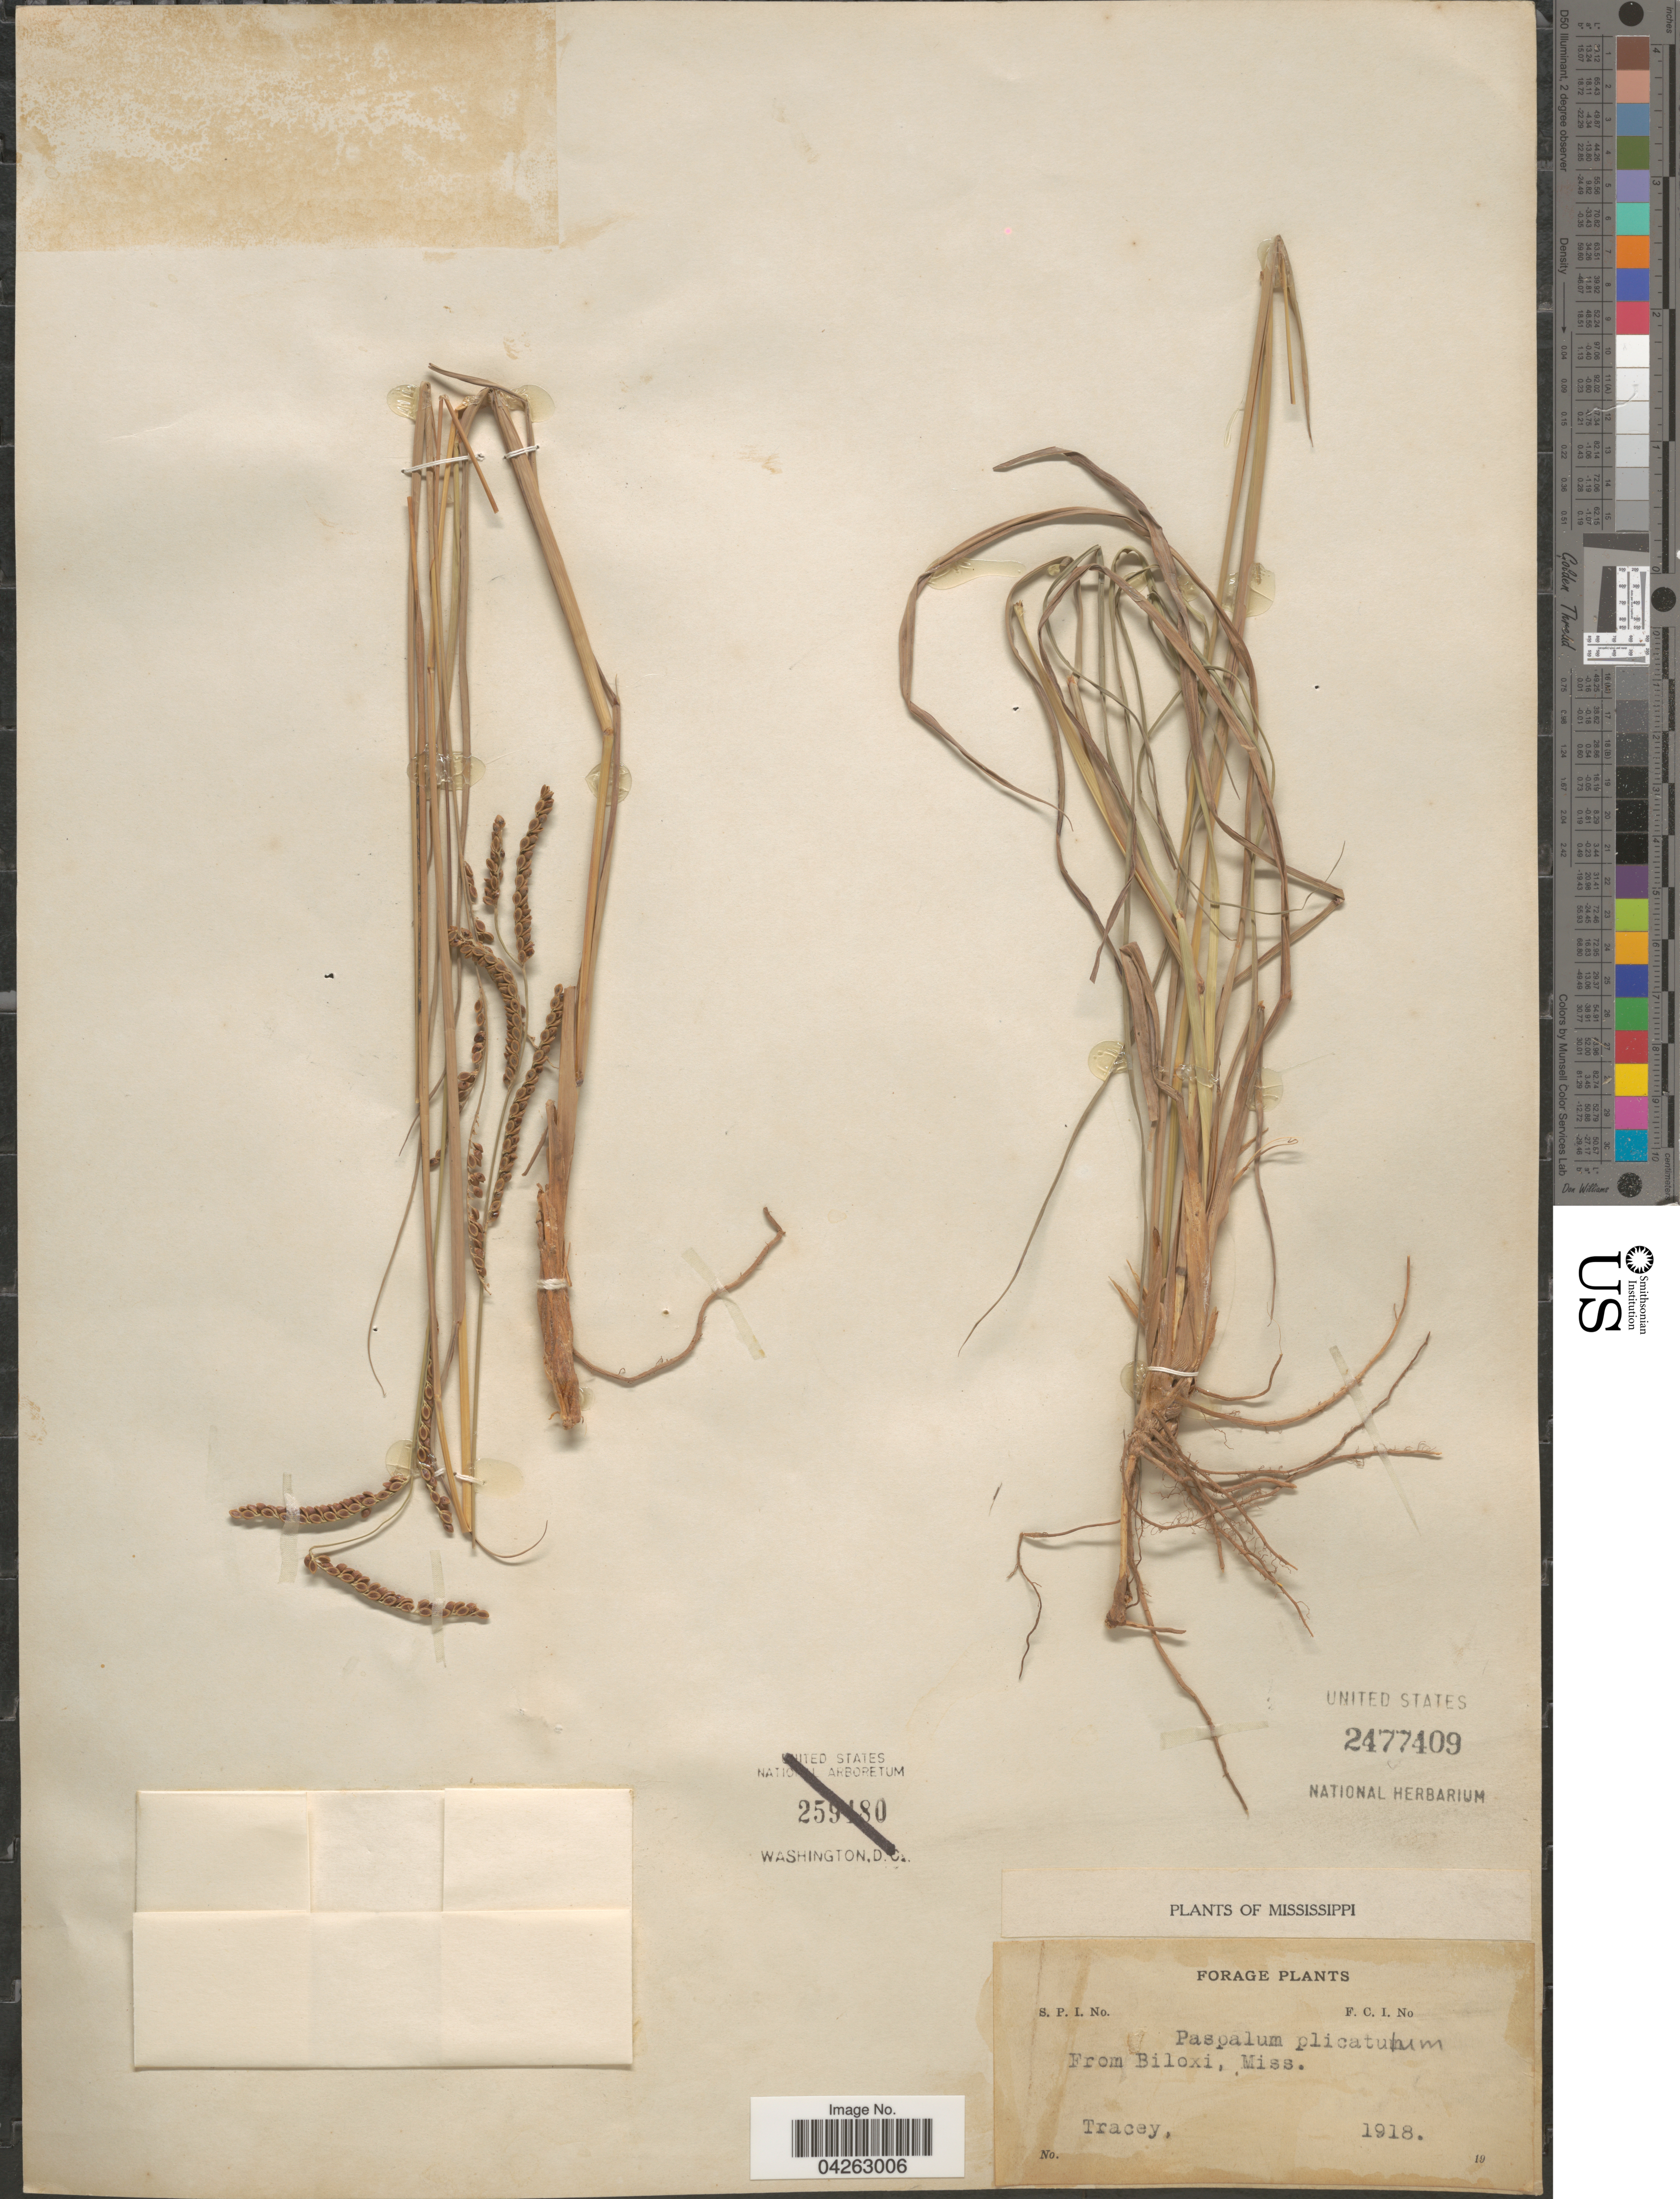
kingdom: Plantae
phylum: Tracheophyta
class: Liliopsida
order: Poales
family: Poaceae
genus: Paspalum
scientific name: Paspalum plicatulum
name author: Michx.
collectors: Tracey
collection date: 1918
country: United States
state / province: Mississippi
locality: From Biloxi.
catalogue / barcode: US 2477409